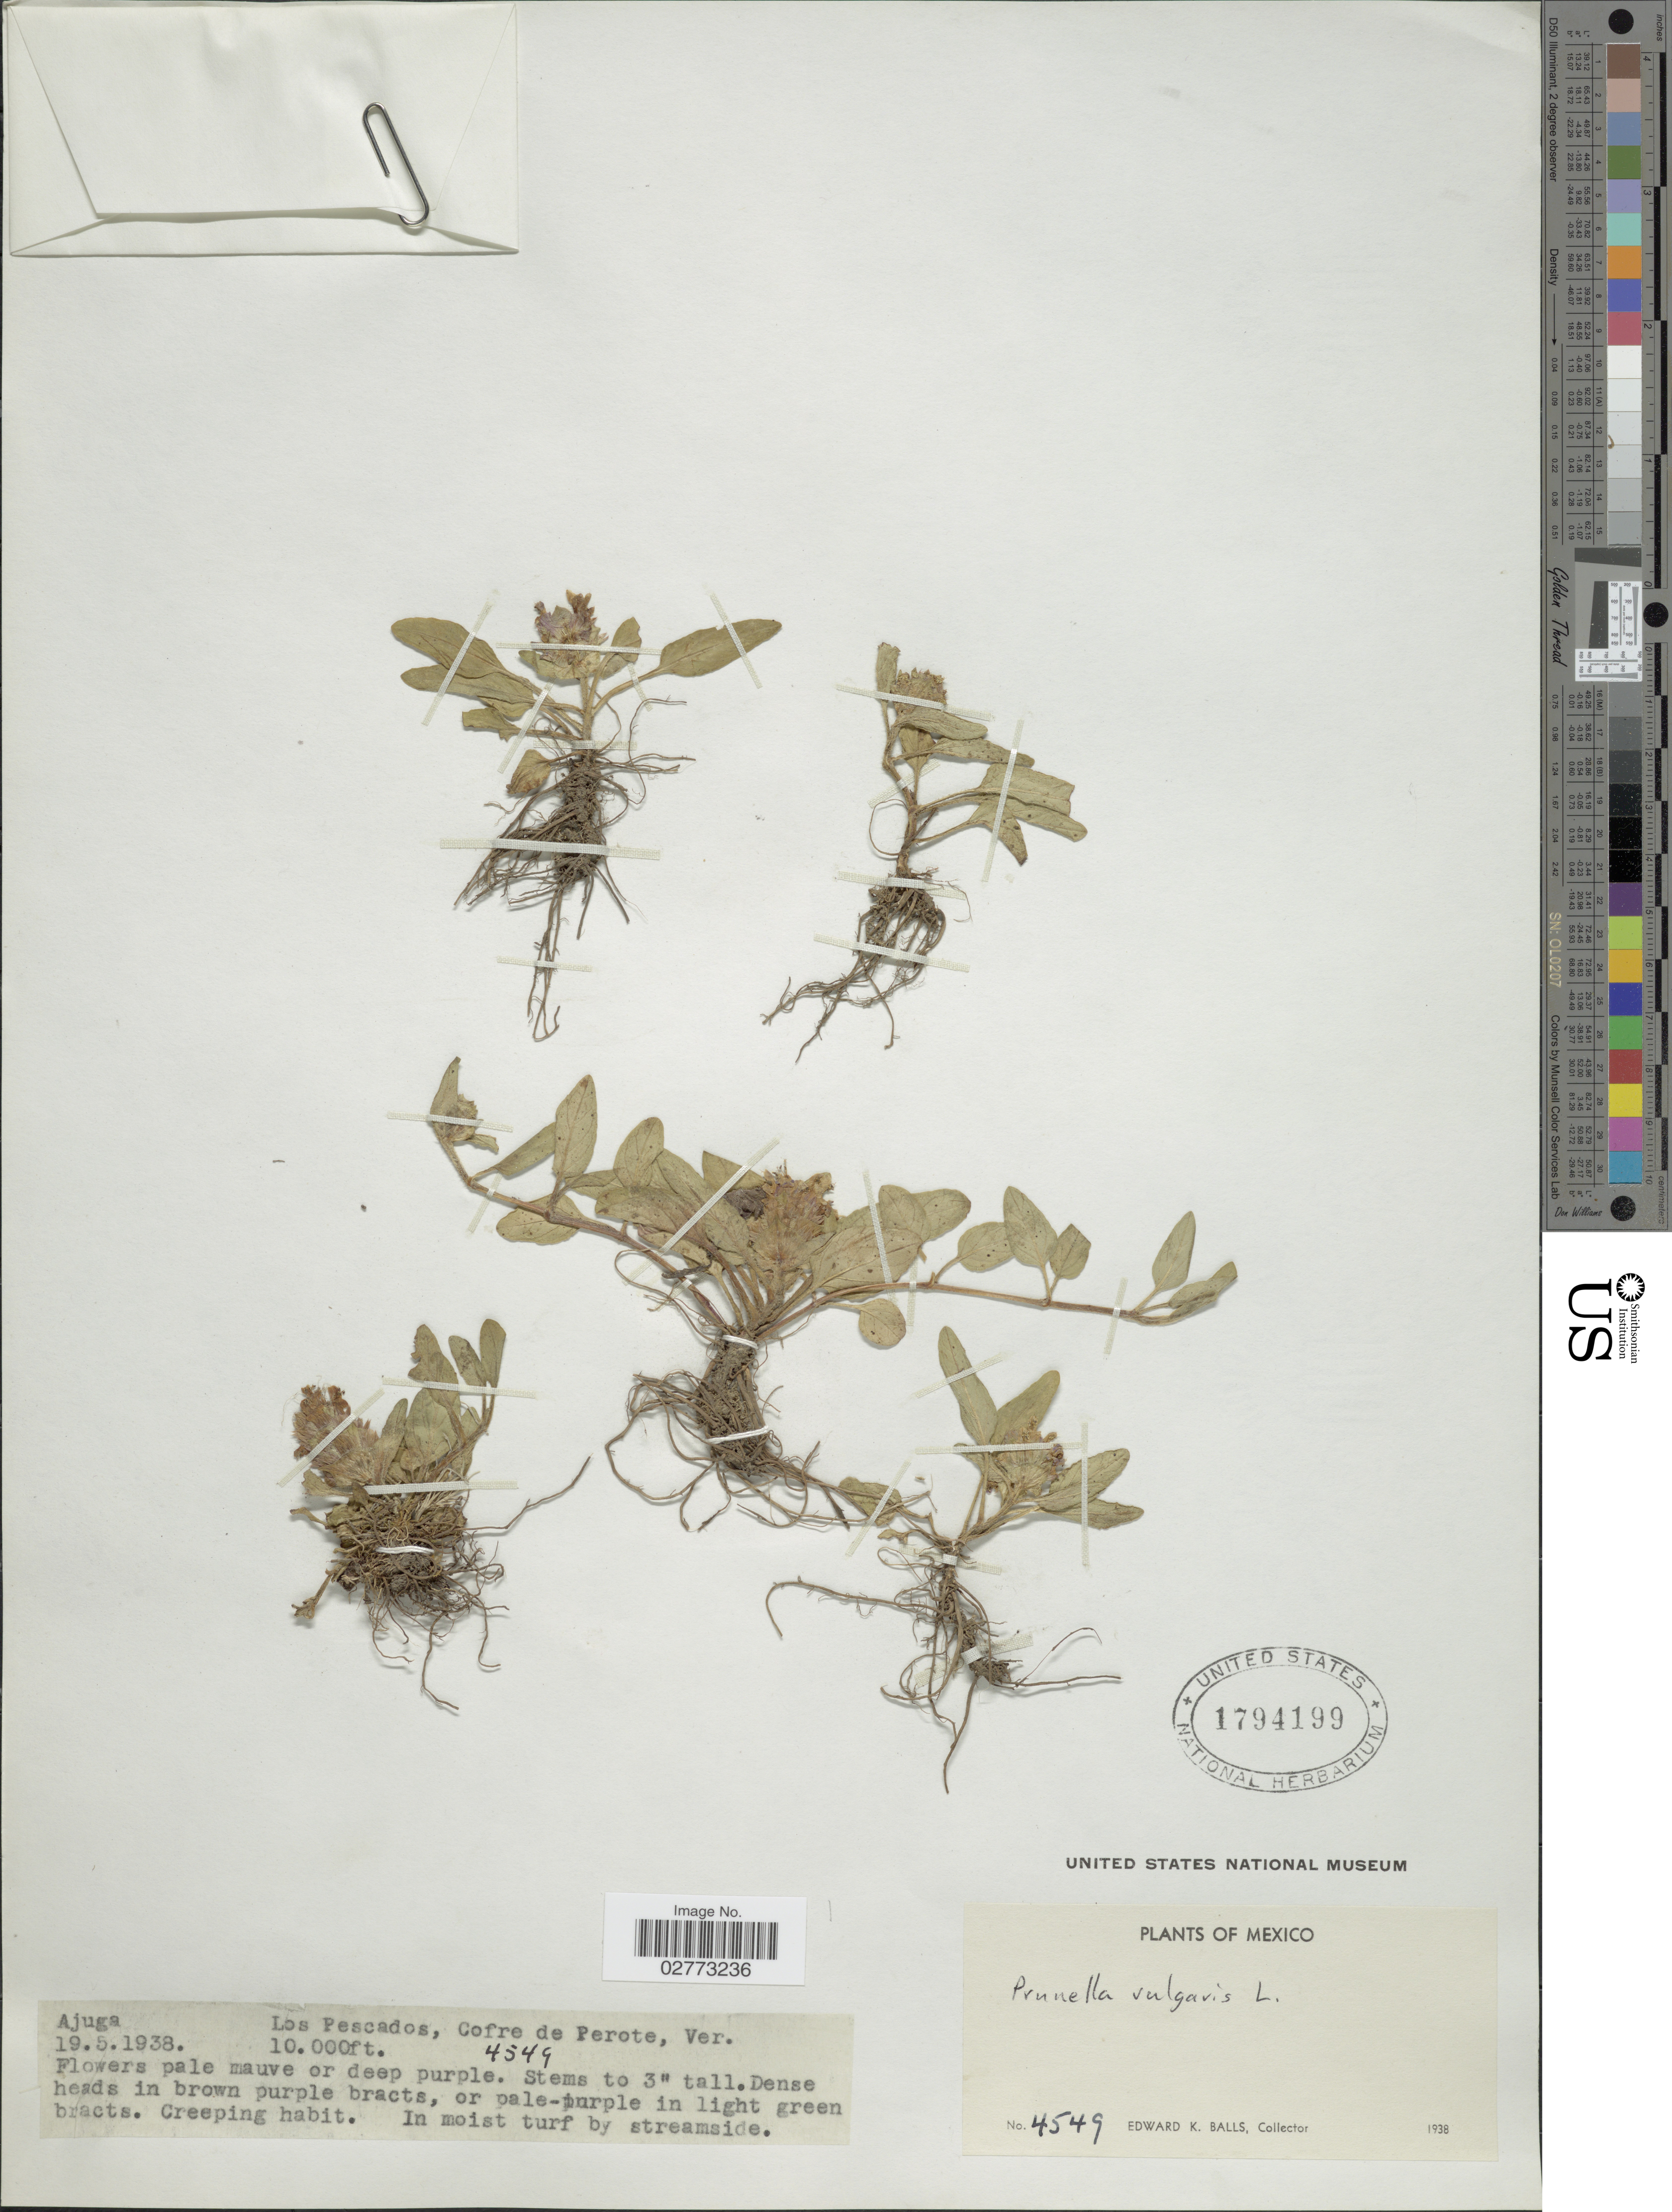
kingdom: Plantae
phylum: Tracheophyta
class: Magnoliopsida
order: Lamiales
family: Lamiaceae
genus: Prunella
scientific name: Prunella vulgaris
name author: L.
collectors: E. K. Balls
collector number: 4549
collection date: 1938-05-19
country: Mexico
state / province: Veracruz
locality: Los Pescados, Cofre de Perote, Ver.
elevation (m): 3048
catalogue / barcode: US 1794199